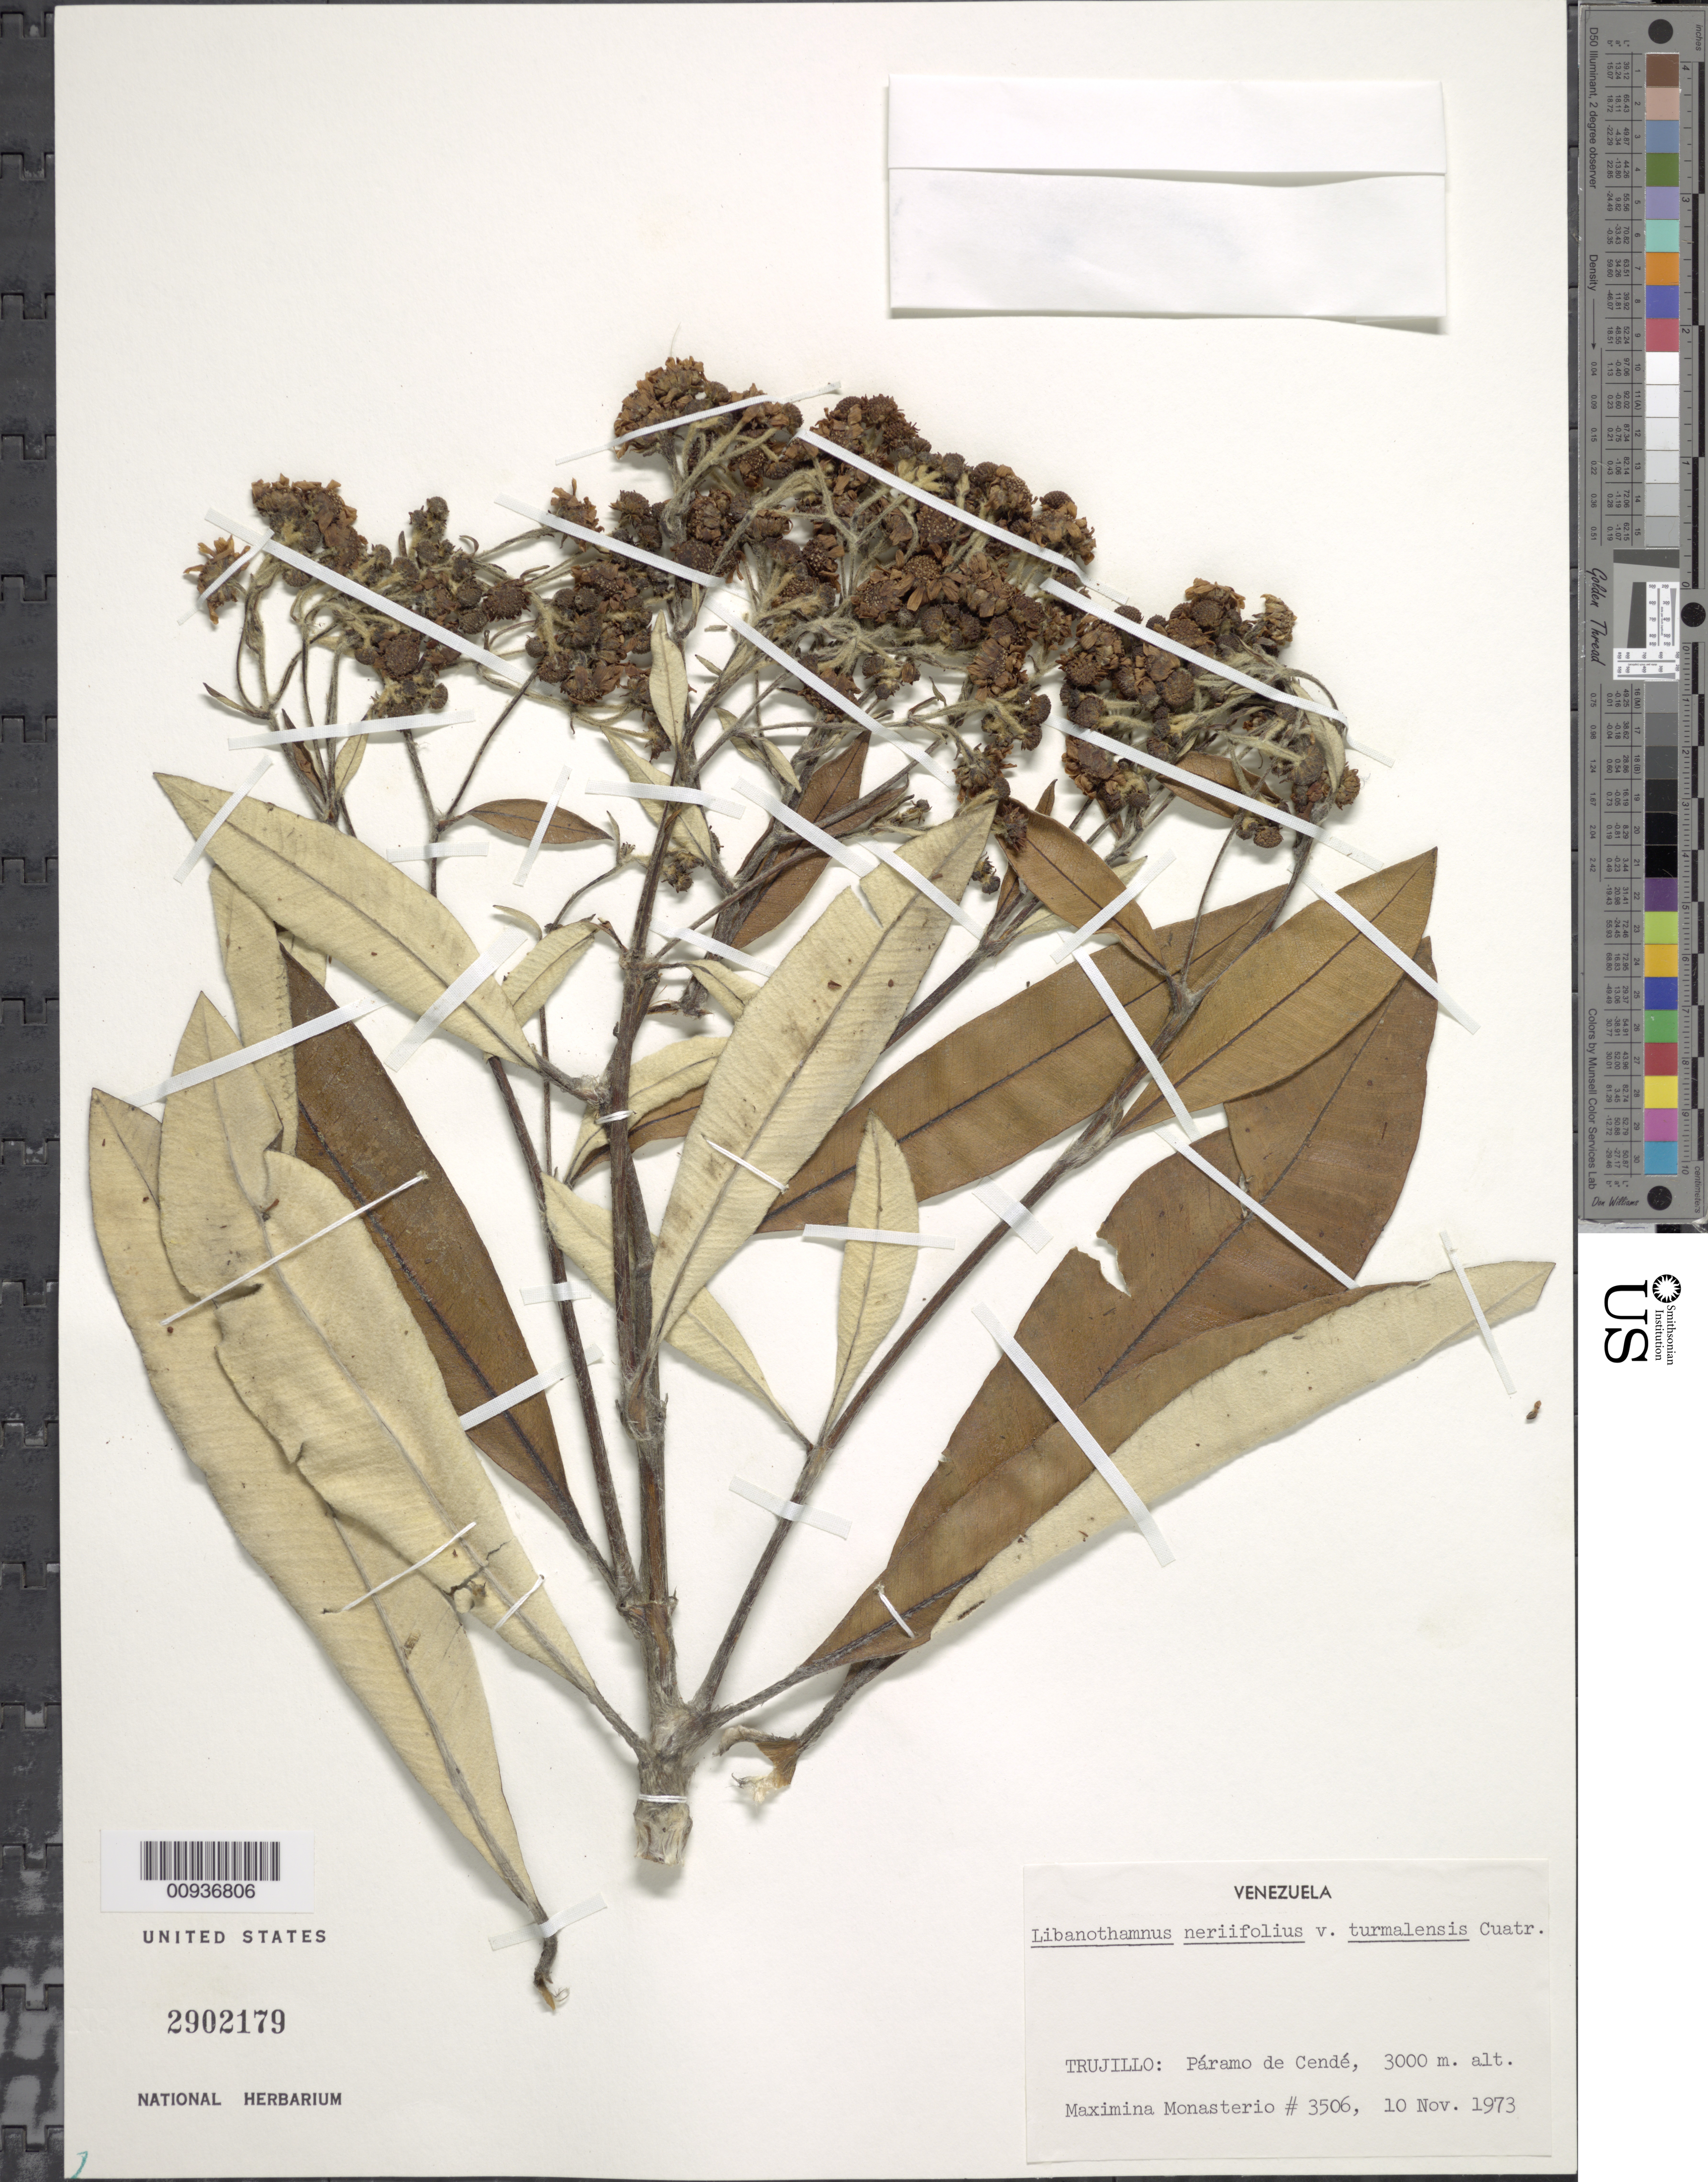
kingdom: Plantae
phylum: Tracheophyta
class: Magnoliopsida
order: Asterales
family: Asteraceae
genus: Libanothamnus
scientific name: Libanothamnus neriifolius var. turmalensis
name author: Cuatrec.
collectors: M. Monasterio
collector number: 3506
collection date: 1973-11-10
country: Venezuela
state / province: Trujillo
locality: Páramo de Cendé.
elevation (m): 3000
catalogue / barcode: US 2902179